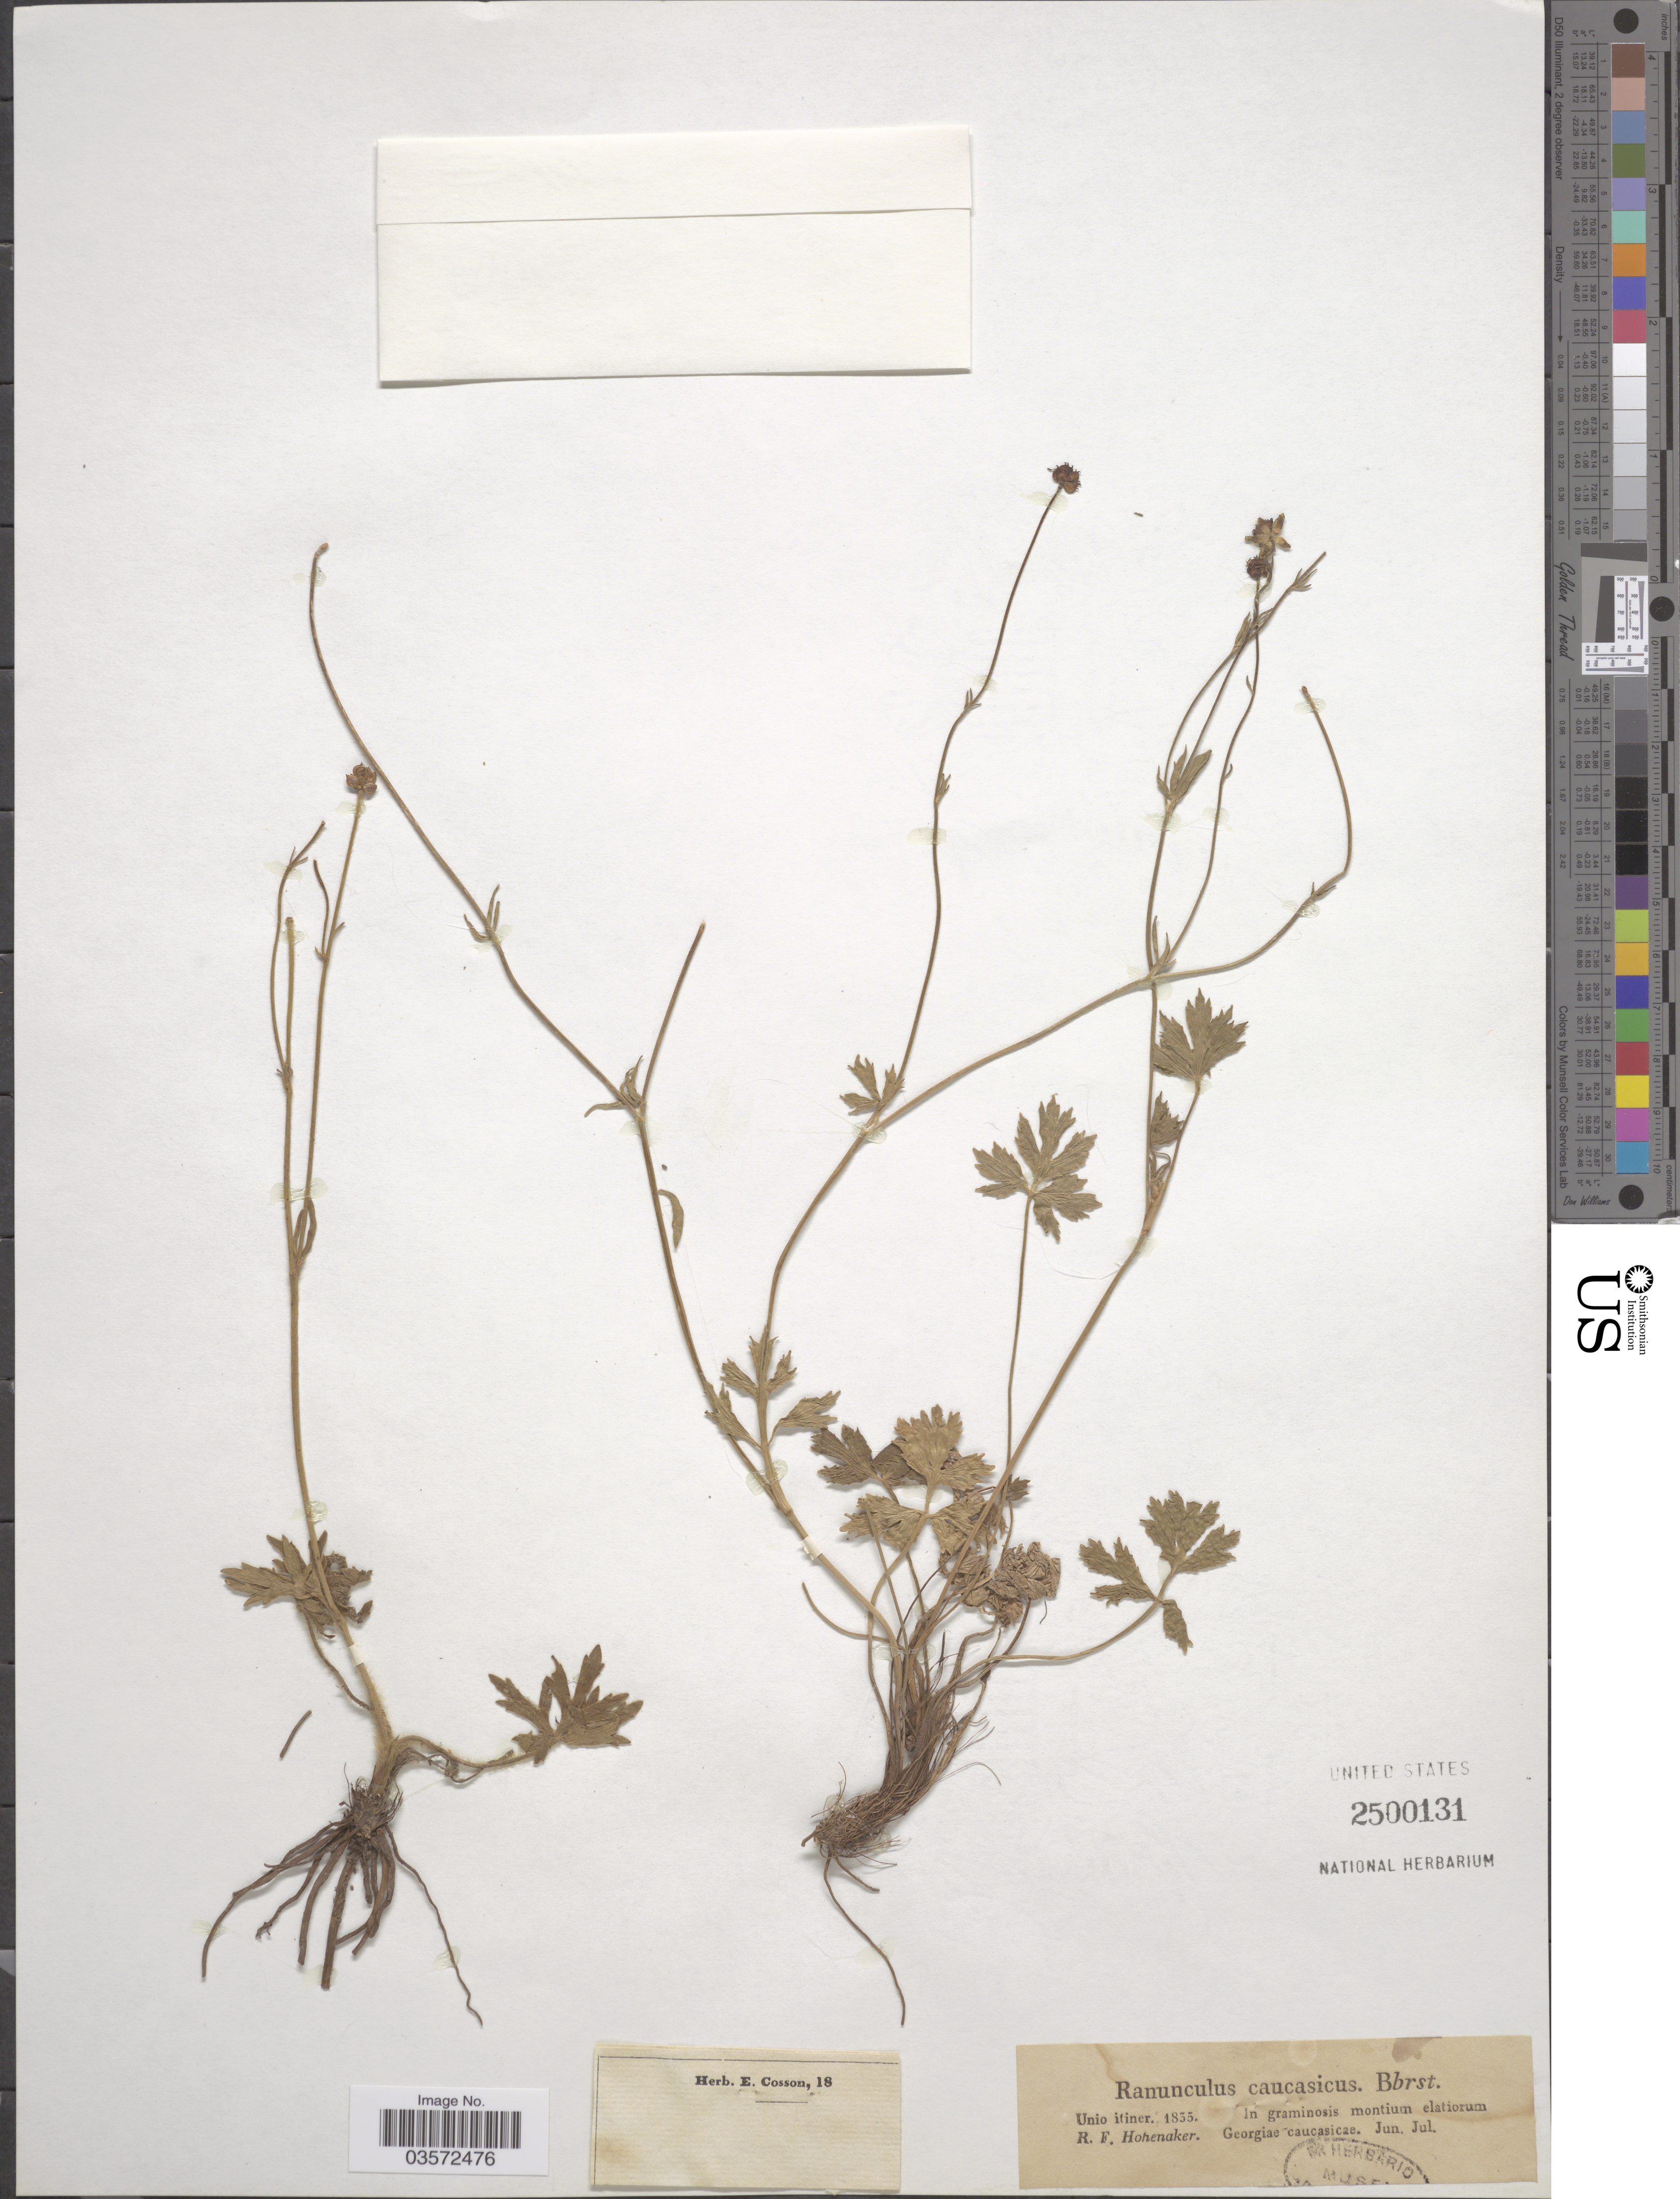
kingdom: Plantae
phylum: Tracheophyta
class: Magnoliopsida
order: Ranunculales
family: Ranunculaceae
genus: Ranunculus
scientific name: Ranunculus caucasicus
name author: M. Bieb.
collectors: R. Hohenaker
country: Georgia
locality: In graminoso montium elatiorum Georgiæ caucasicæ.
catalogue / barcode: US 2500131